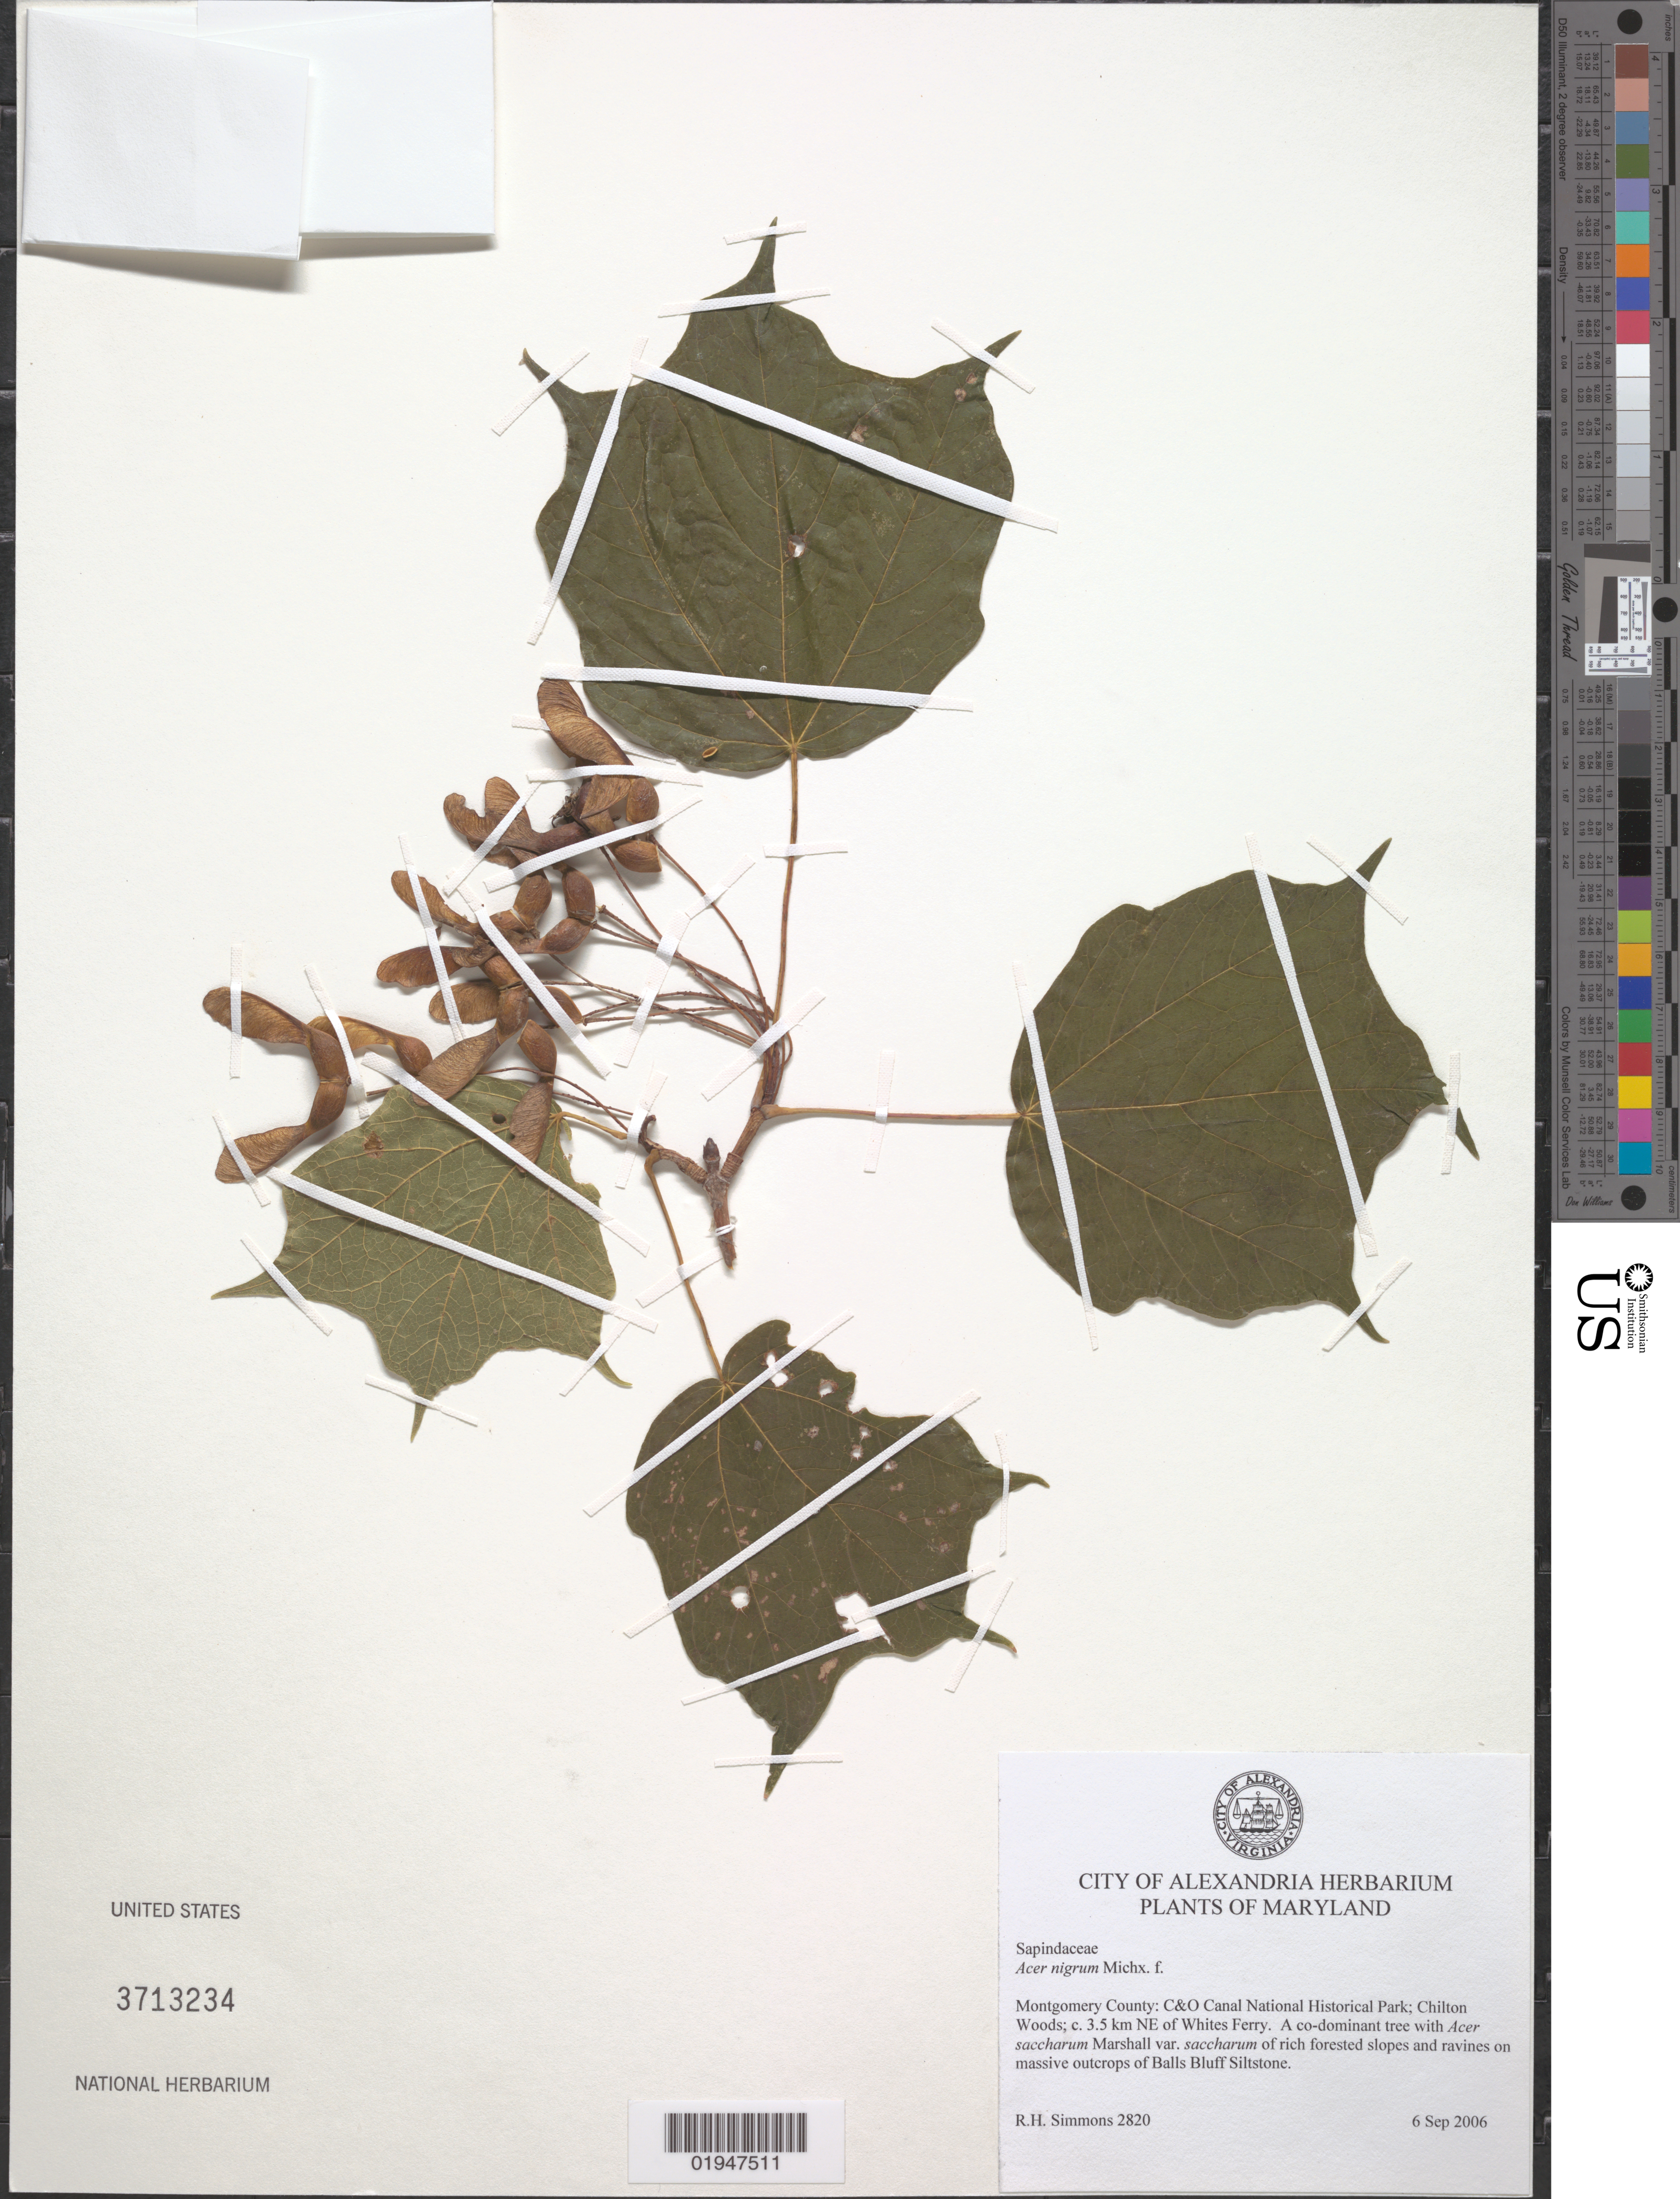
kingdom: Plantae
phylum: Tracheophyta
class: Magnoliopsida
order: Sapindales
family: Sapindaceae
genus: Acer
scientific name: Acer nigrum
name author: F. Michx.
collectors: R. H. Simmons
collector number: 2820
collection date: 2006-09-06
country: United States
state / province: Maryland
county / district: Montgomery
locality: C&O Canal National Historical Park, Chilton Woods, c. 3.5 km NE of Whites Ferry.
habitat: A co-dominant tree with Acer saccharum Marshall var. saccharum of rich forested slopes and ravines on massive outcrops of Balls Bluff Siltstone.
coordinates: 39.17770, 077.49348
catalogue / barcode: US 3713234